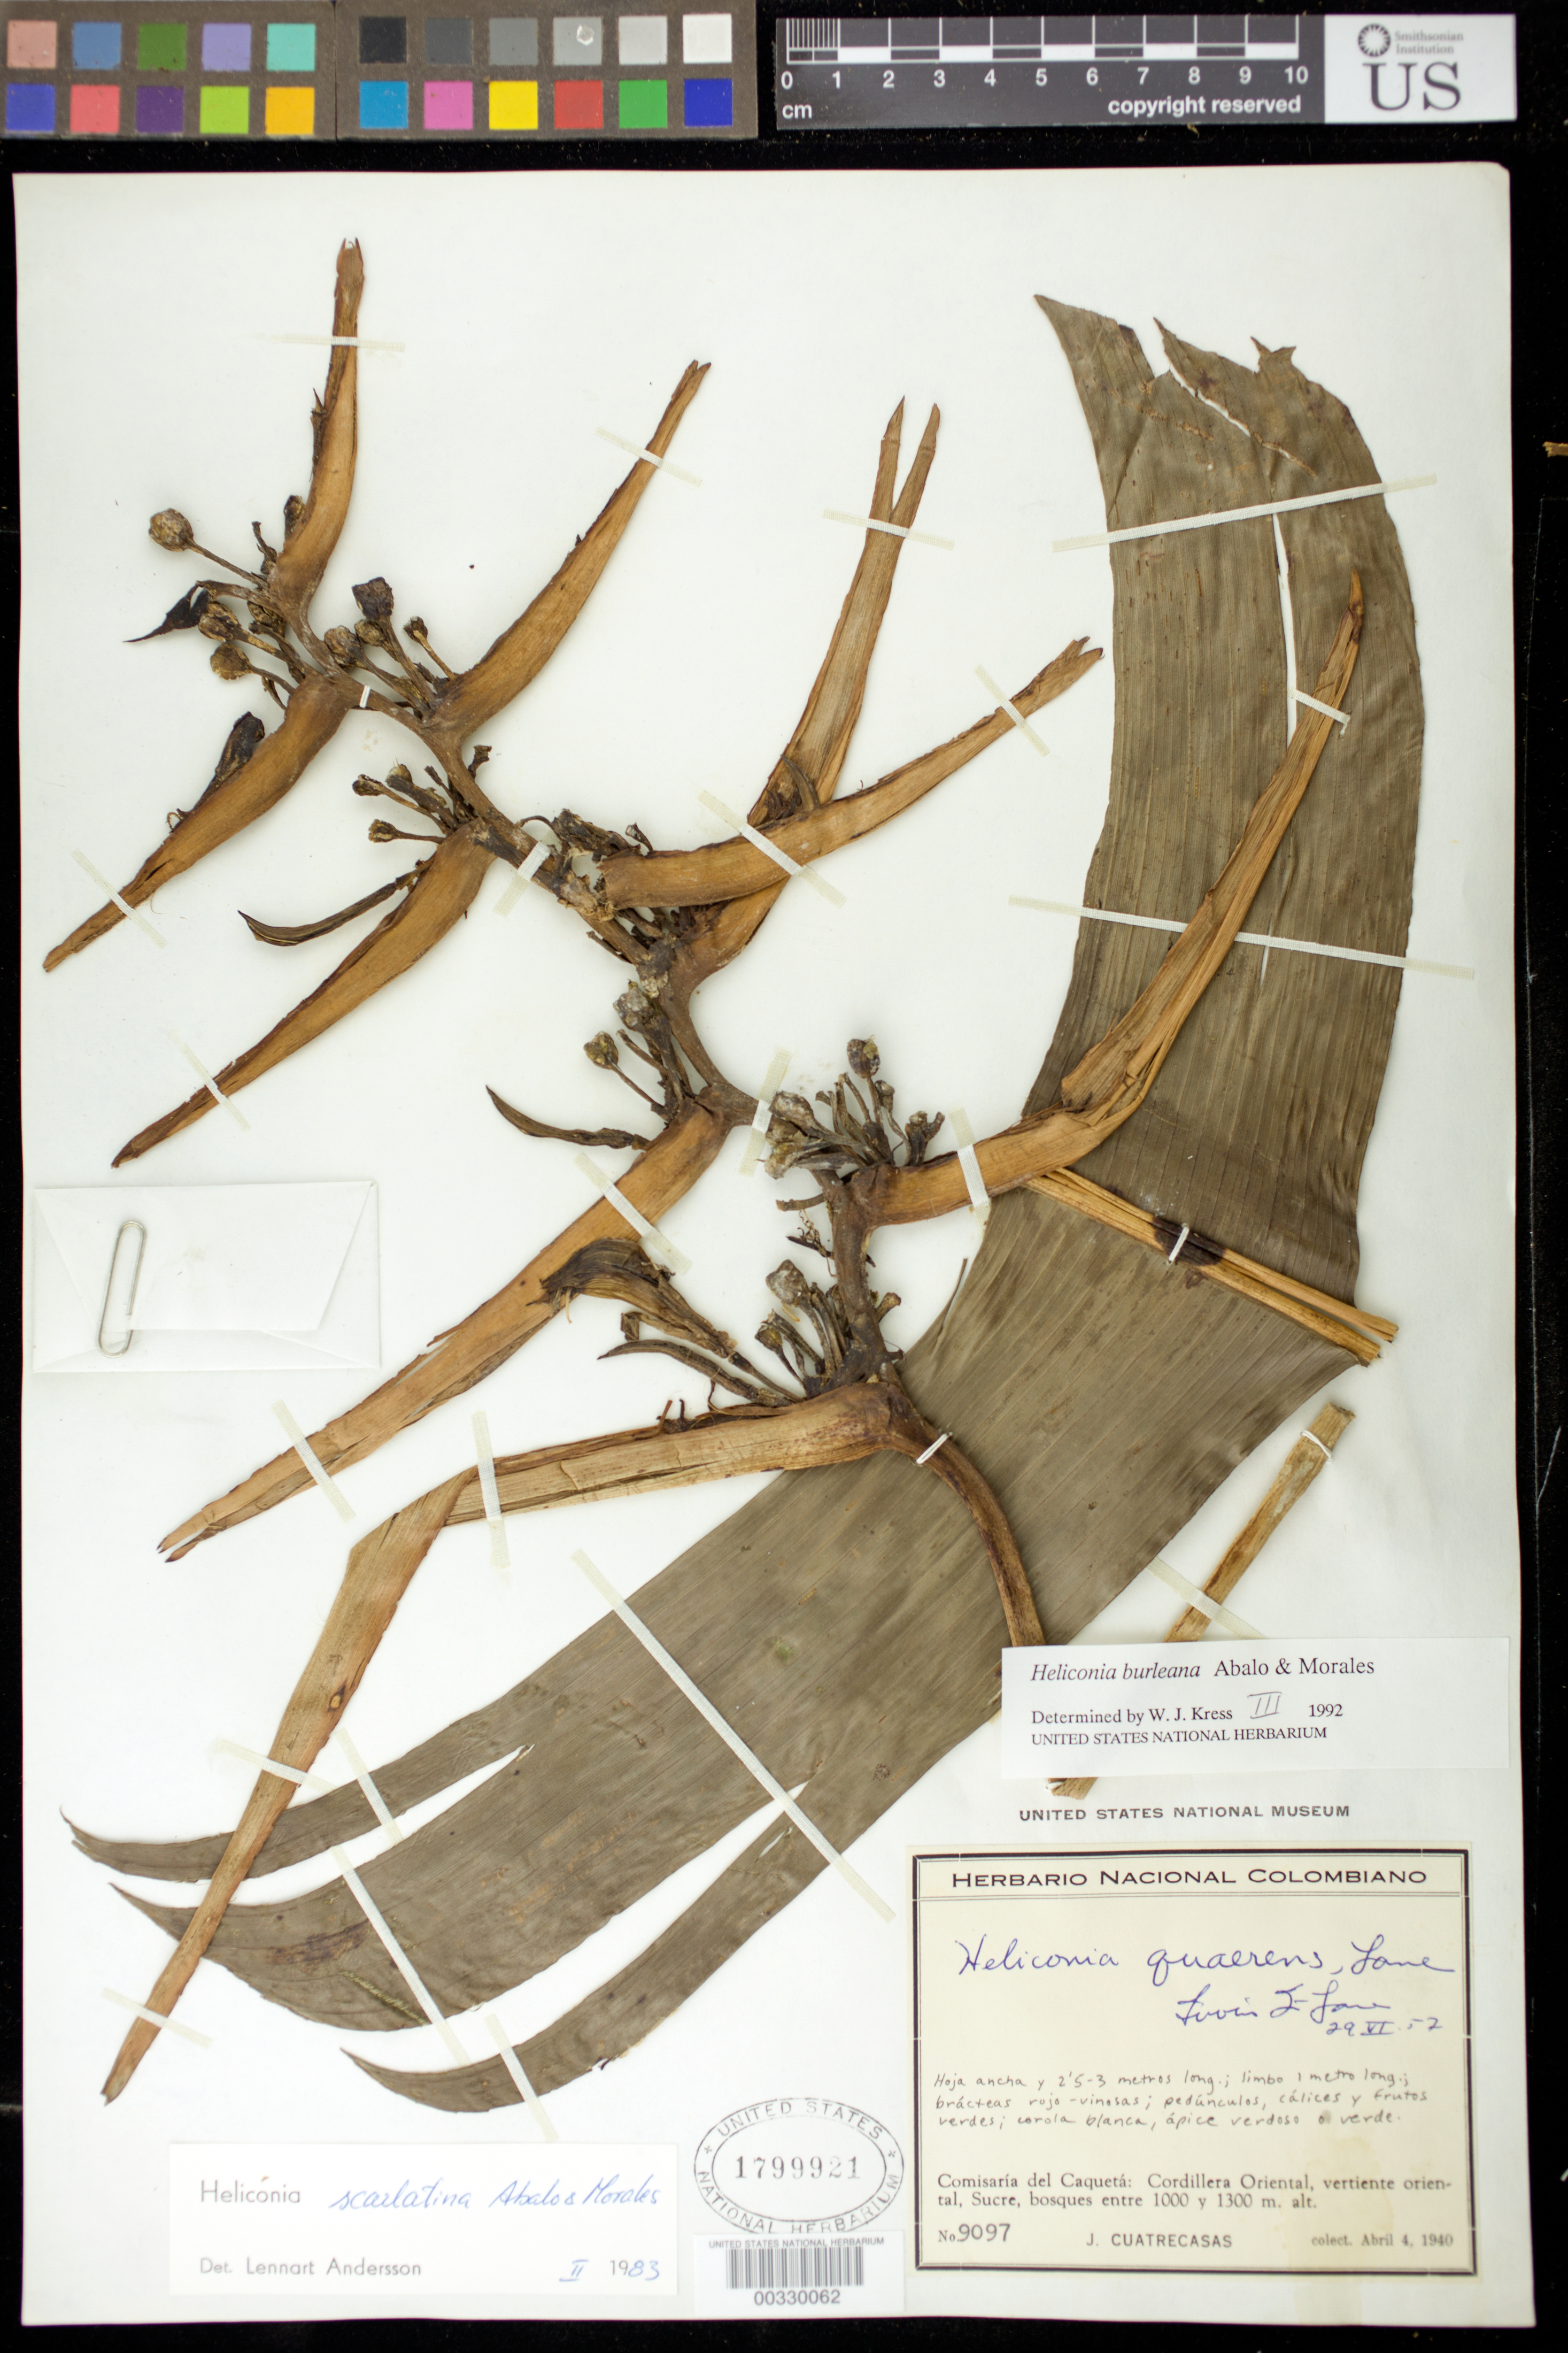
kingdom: Plantae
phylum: Tracheophyta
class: Liliopsida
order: Zingiberales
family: Heliconiaceae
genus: Heliconia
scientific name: Heliconia burleana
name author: Abalo & G. Morales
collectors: J. Cuatrecasas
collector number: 9097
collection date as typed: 04 Apr 1940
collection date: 1940-04-04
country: Colombia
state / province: Caquetá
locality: Cordillera Oriental, eastern slope, Sucre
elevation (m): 1000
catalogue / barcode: US 1799921